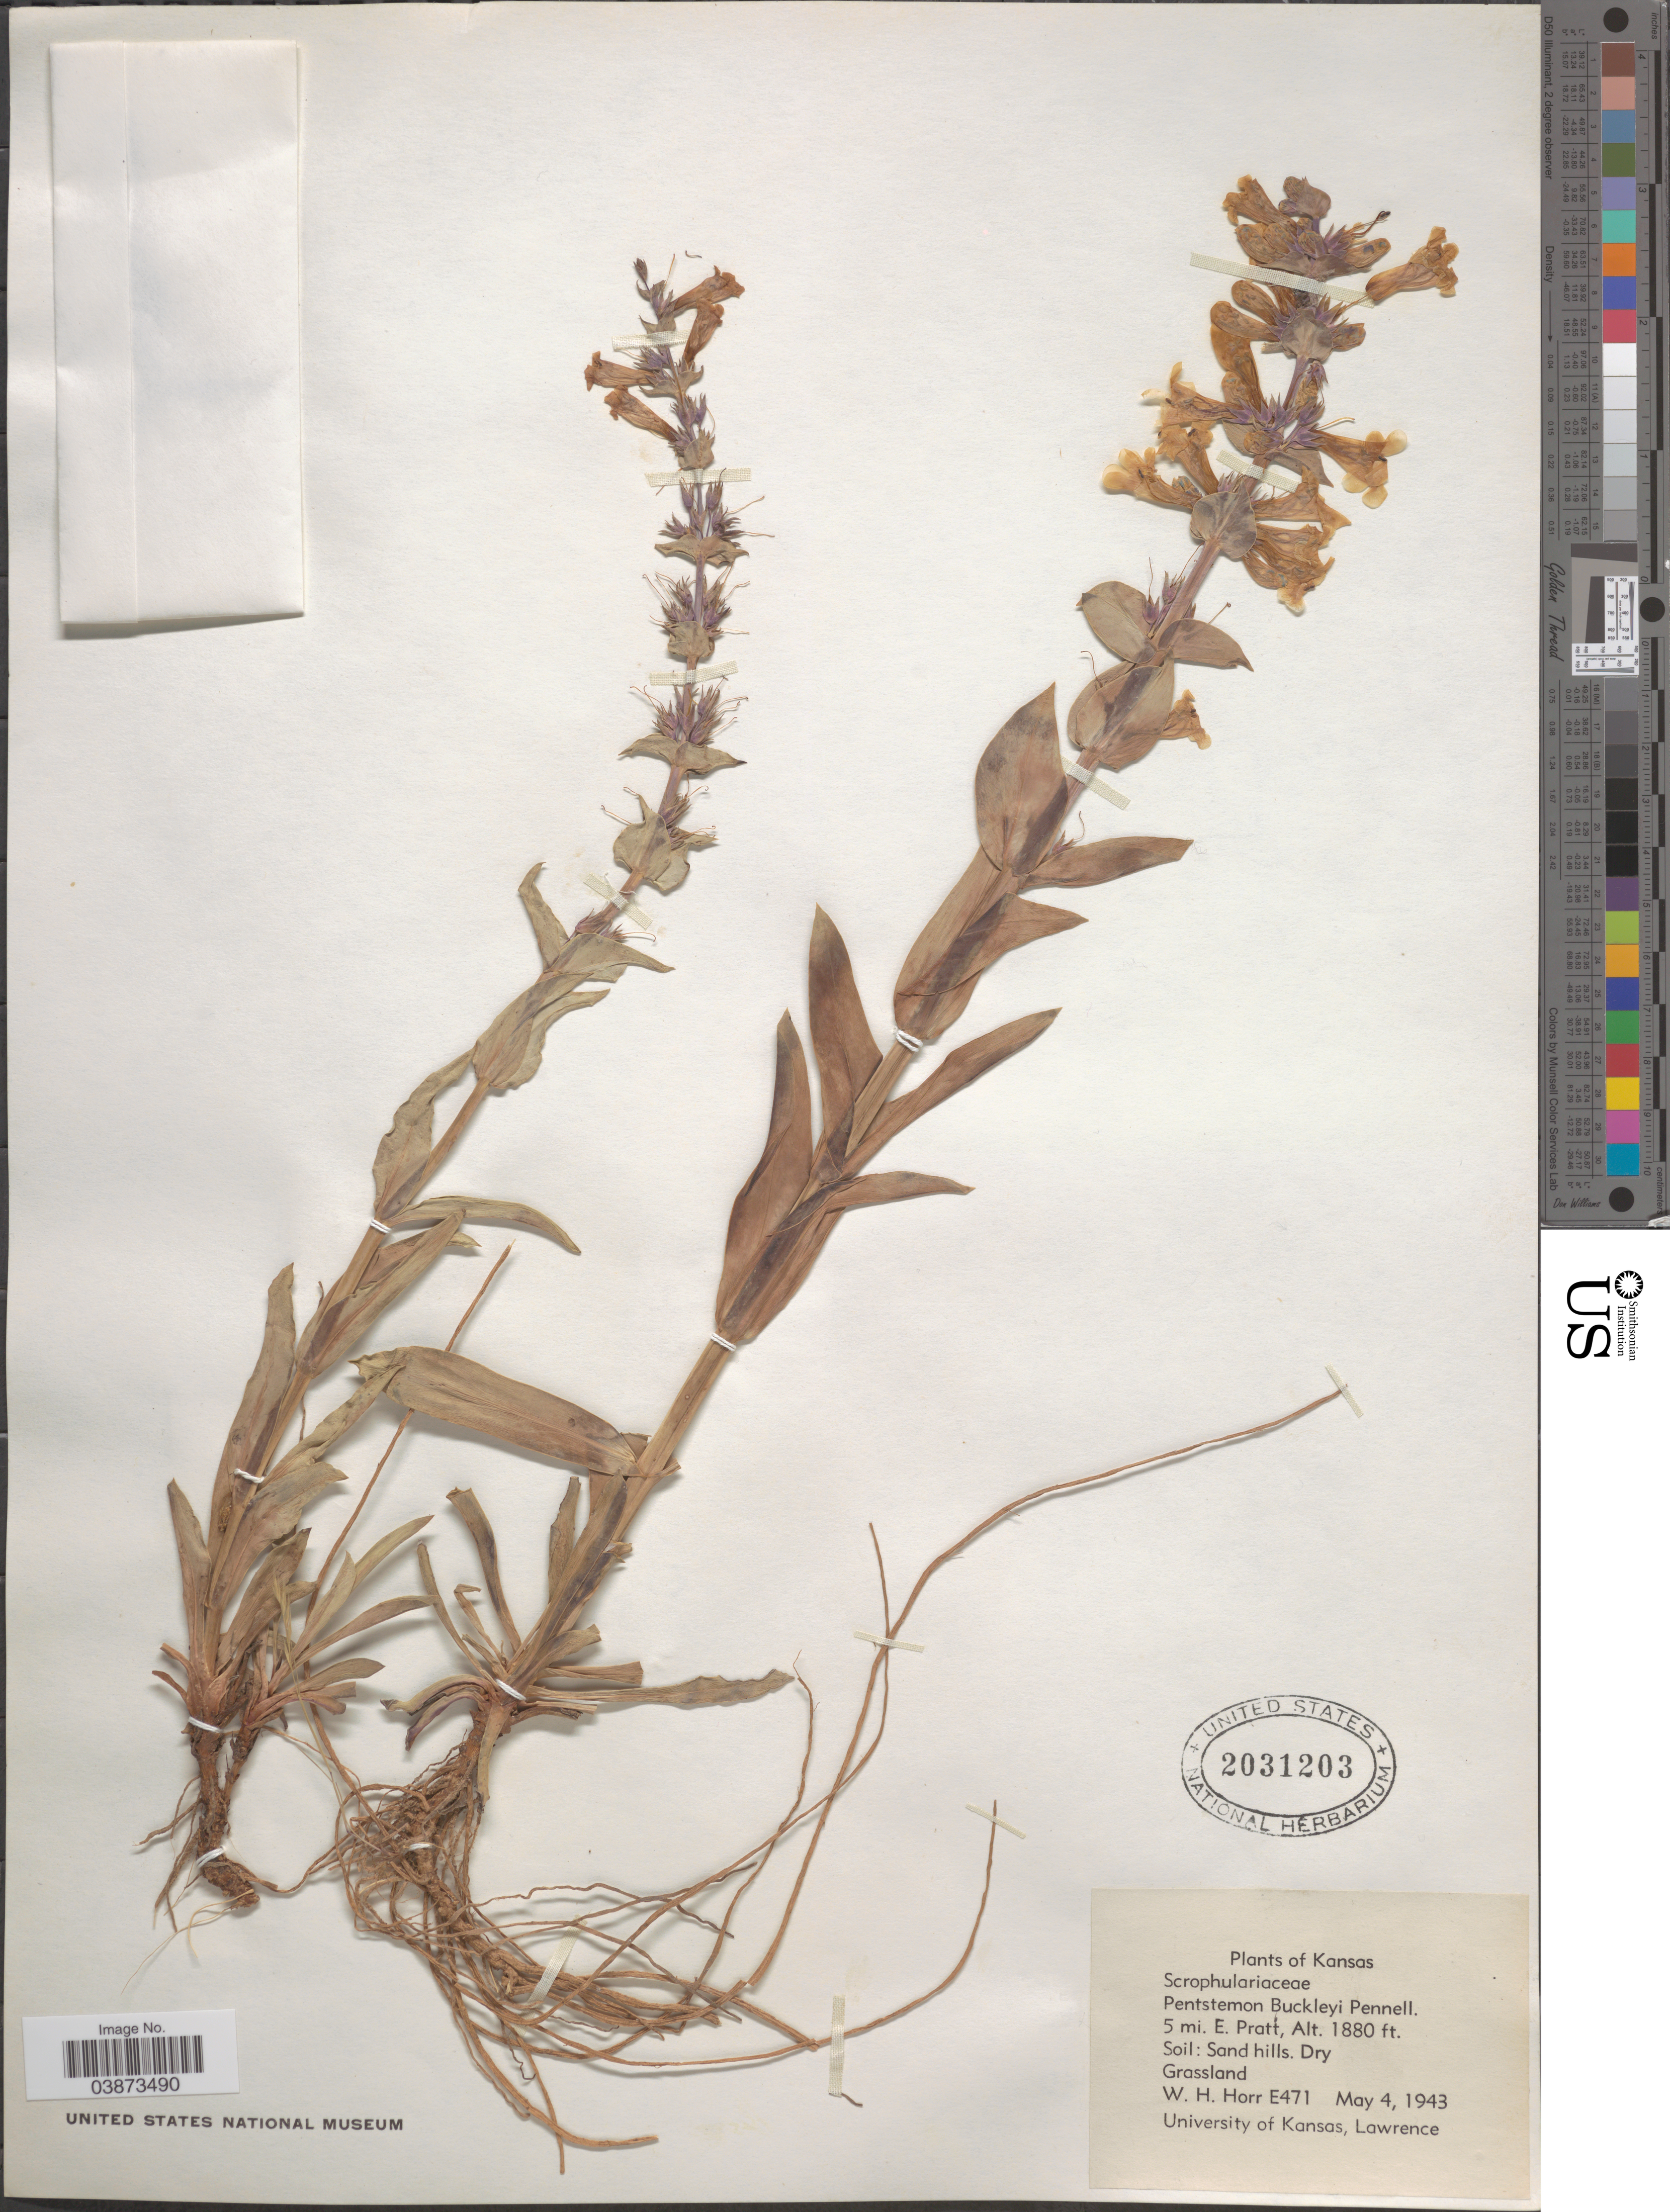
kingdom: Plantae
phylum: Tracheophyta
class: Magnoliopsida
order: Lamiales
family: Plantaginaceae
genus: Penstemon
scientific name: Penstemon buckleyi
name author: Pennell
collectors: W. H. Horr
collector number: E471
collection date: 1943-05-04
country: United States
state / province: Kansas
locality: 5 mi. E. Pratt.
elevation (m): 573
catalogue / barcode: US 2031203